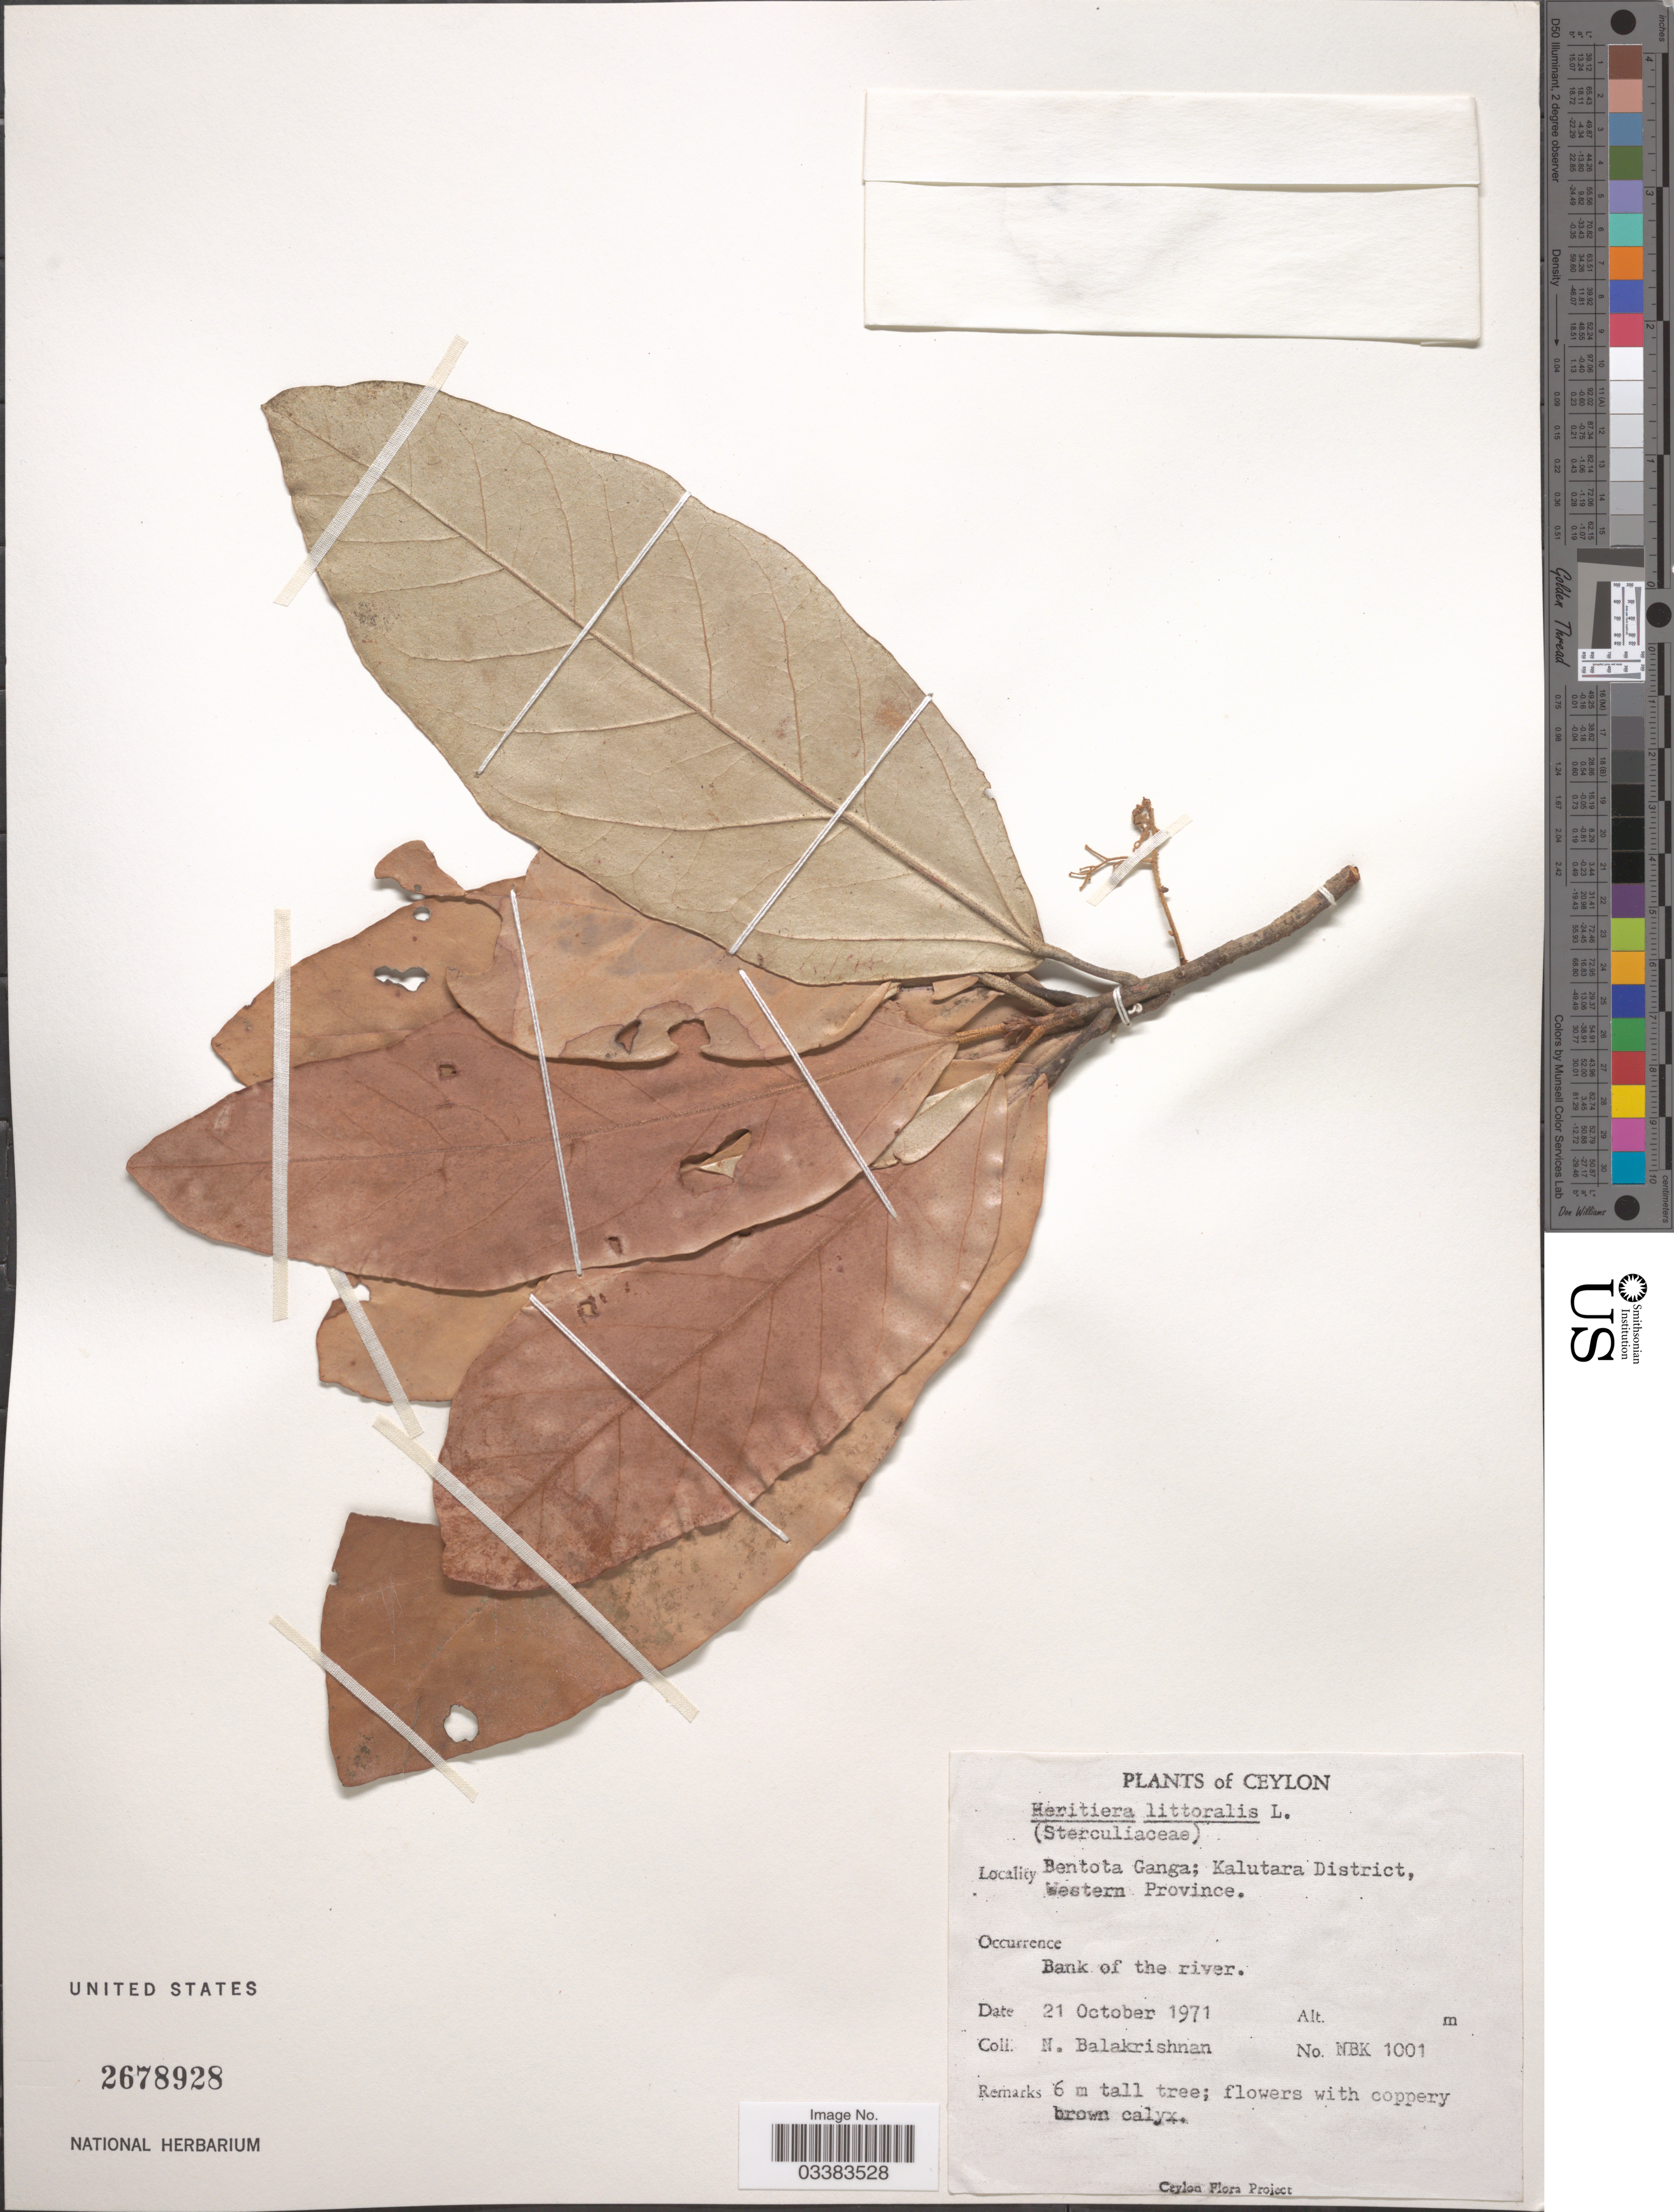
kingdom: Plantae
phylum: Tracheophyta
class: Magnoliopsida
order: Malvales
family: Malvaceae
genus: Heritiera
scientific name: Heritiera littoralis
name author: Aiton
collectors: N. Balakrishnan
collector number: NBK 1001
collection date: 1971-10-21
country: Sri Lanka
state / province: Western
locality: Ceylon. Bentota Ganga; Kalutara District.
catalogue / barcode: US 2678928